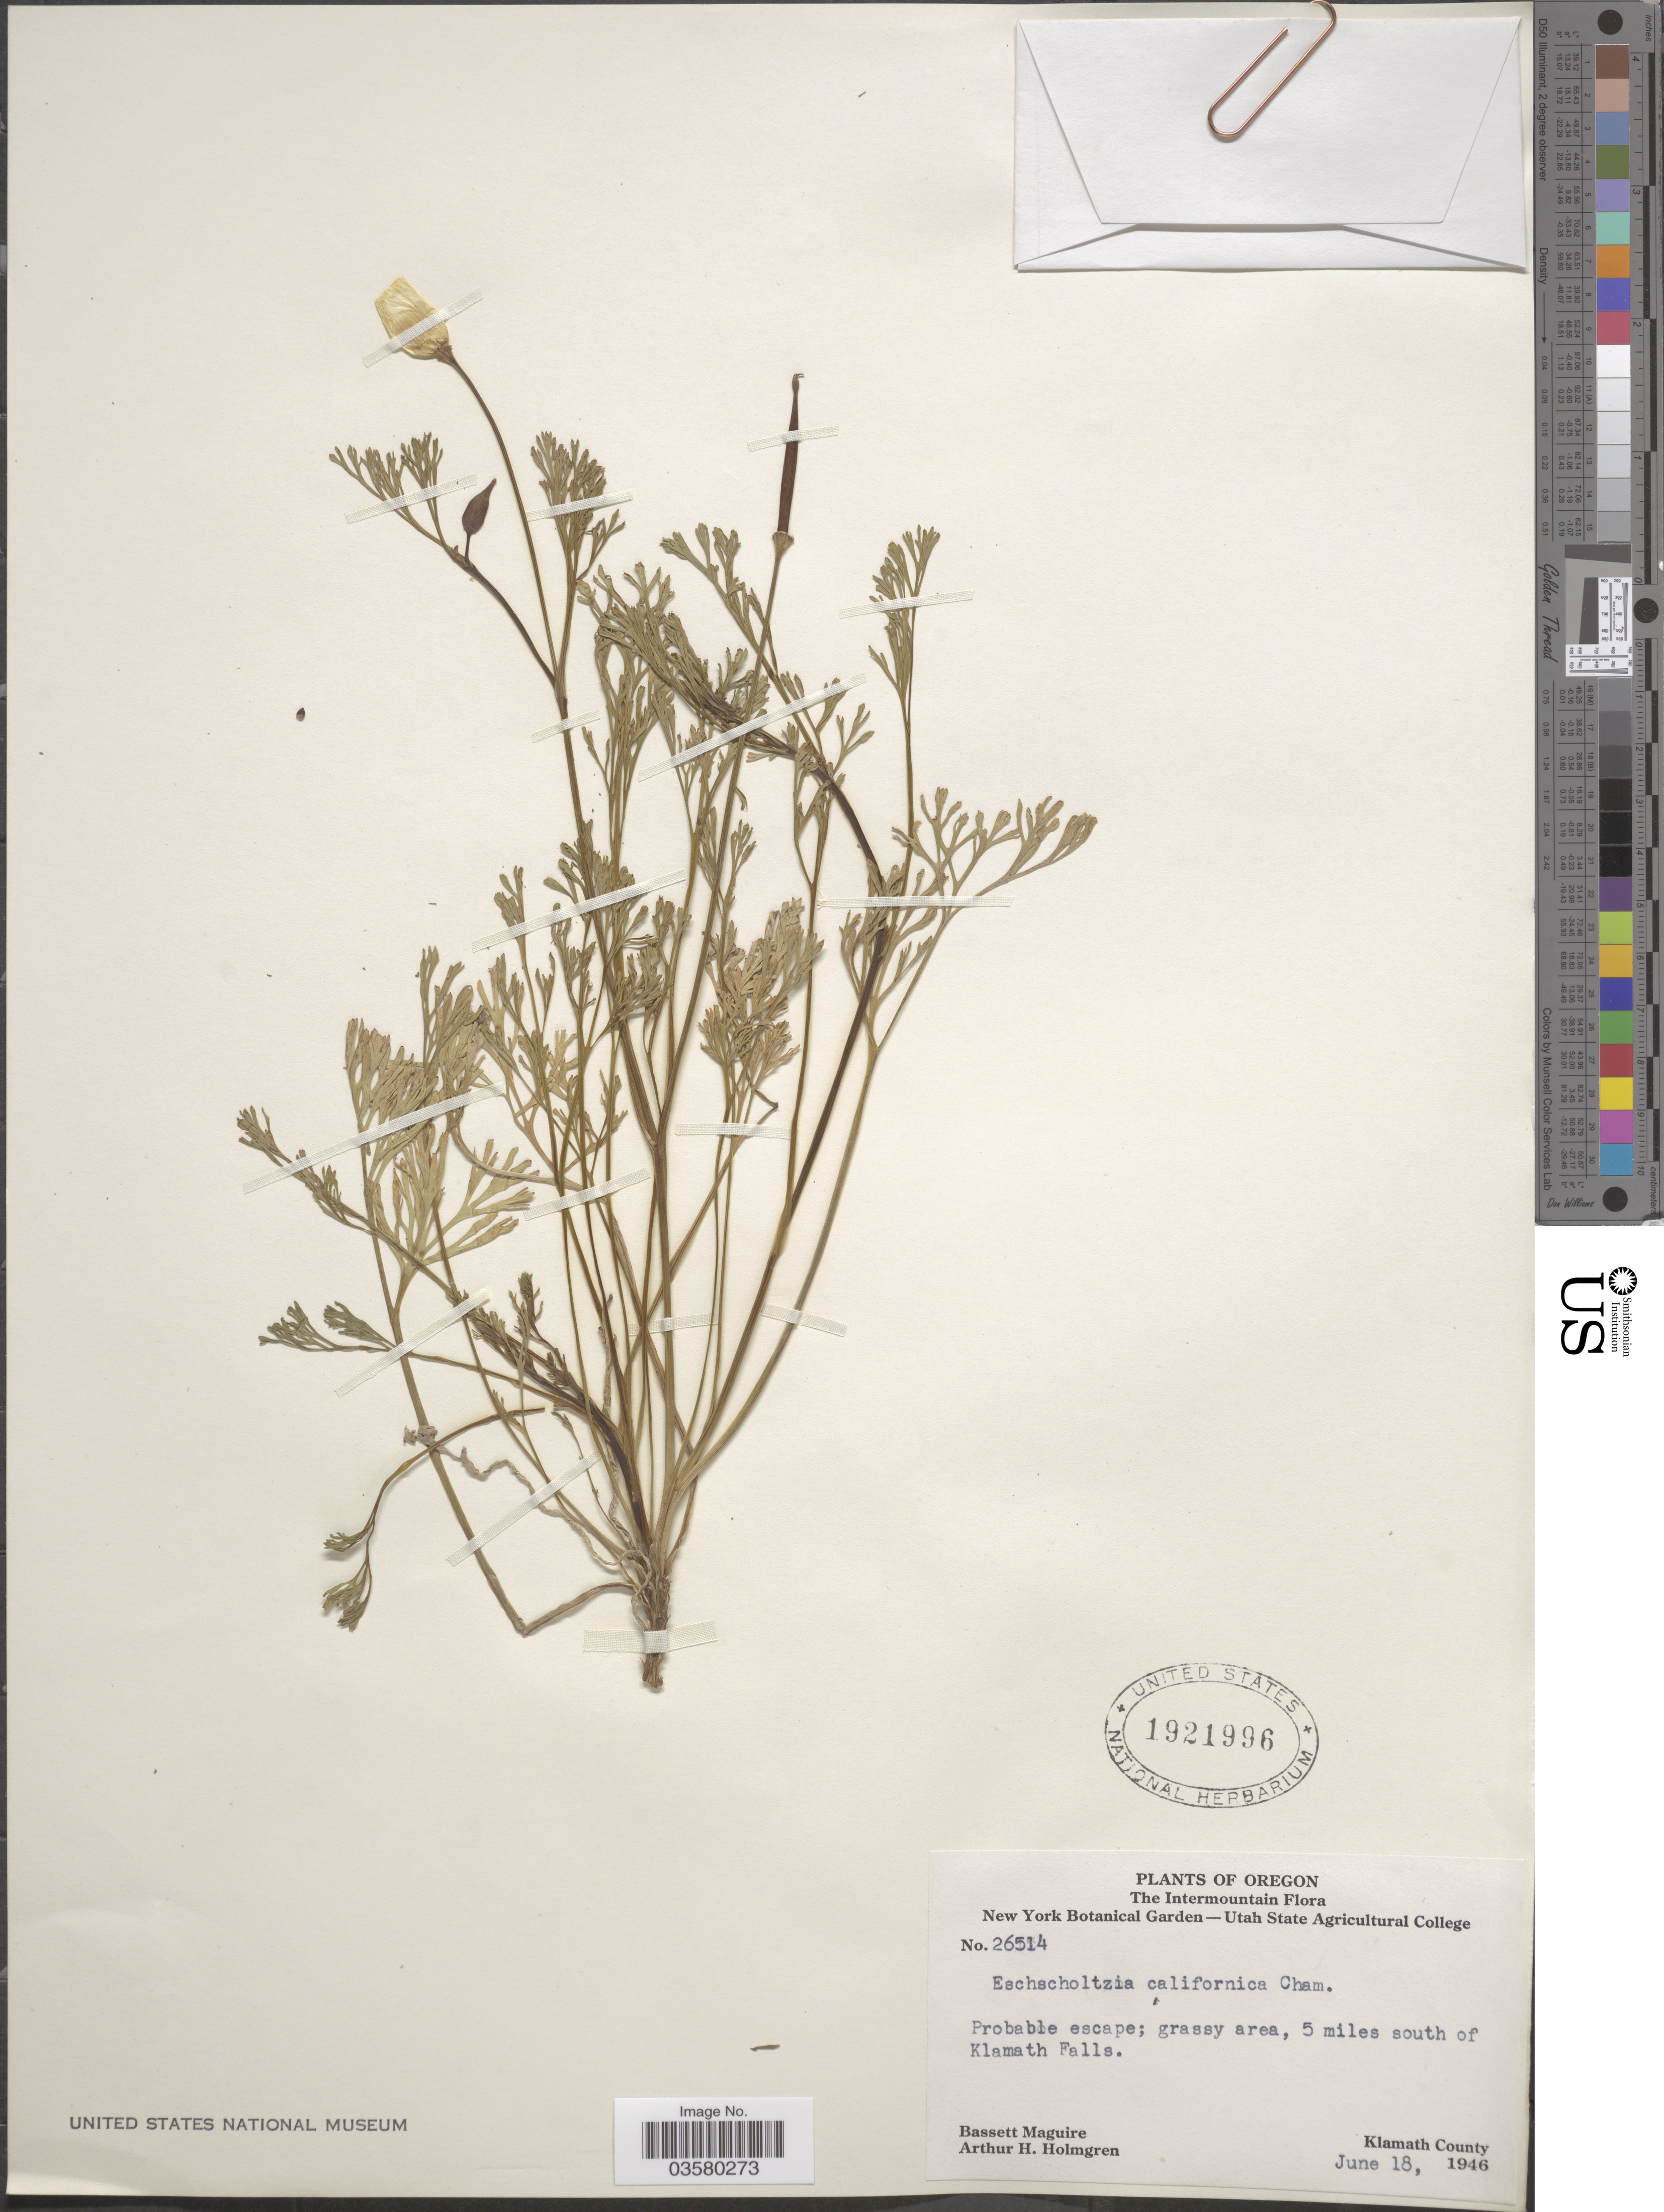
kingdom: Plantae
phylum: Tracheophyta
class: Magnoliopsida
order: Ranunculales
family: Papaveraceae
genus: Eschscholzia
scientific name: Eschscholzia californica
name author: Cham.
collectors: B. Maguire & A. H. Holmgren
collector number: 26514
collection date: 1946-06-18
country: United States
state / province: Oregon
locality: The Intermountain. 5 miles south of Klamath Falls. Klamath County.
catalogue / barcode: US 1921996